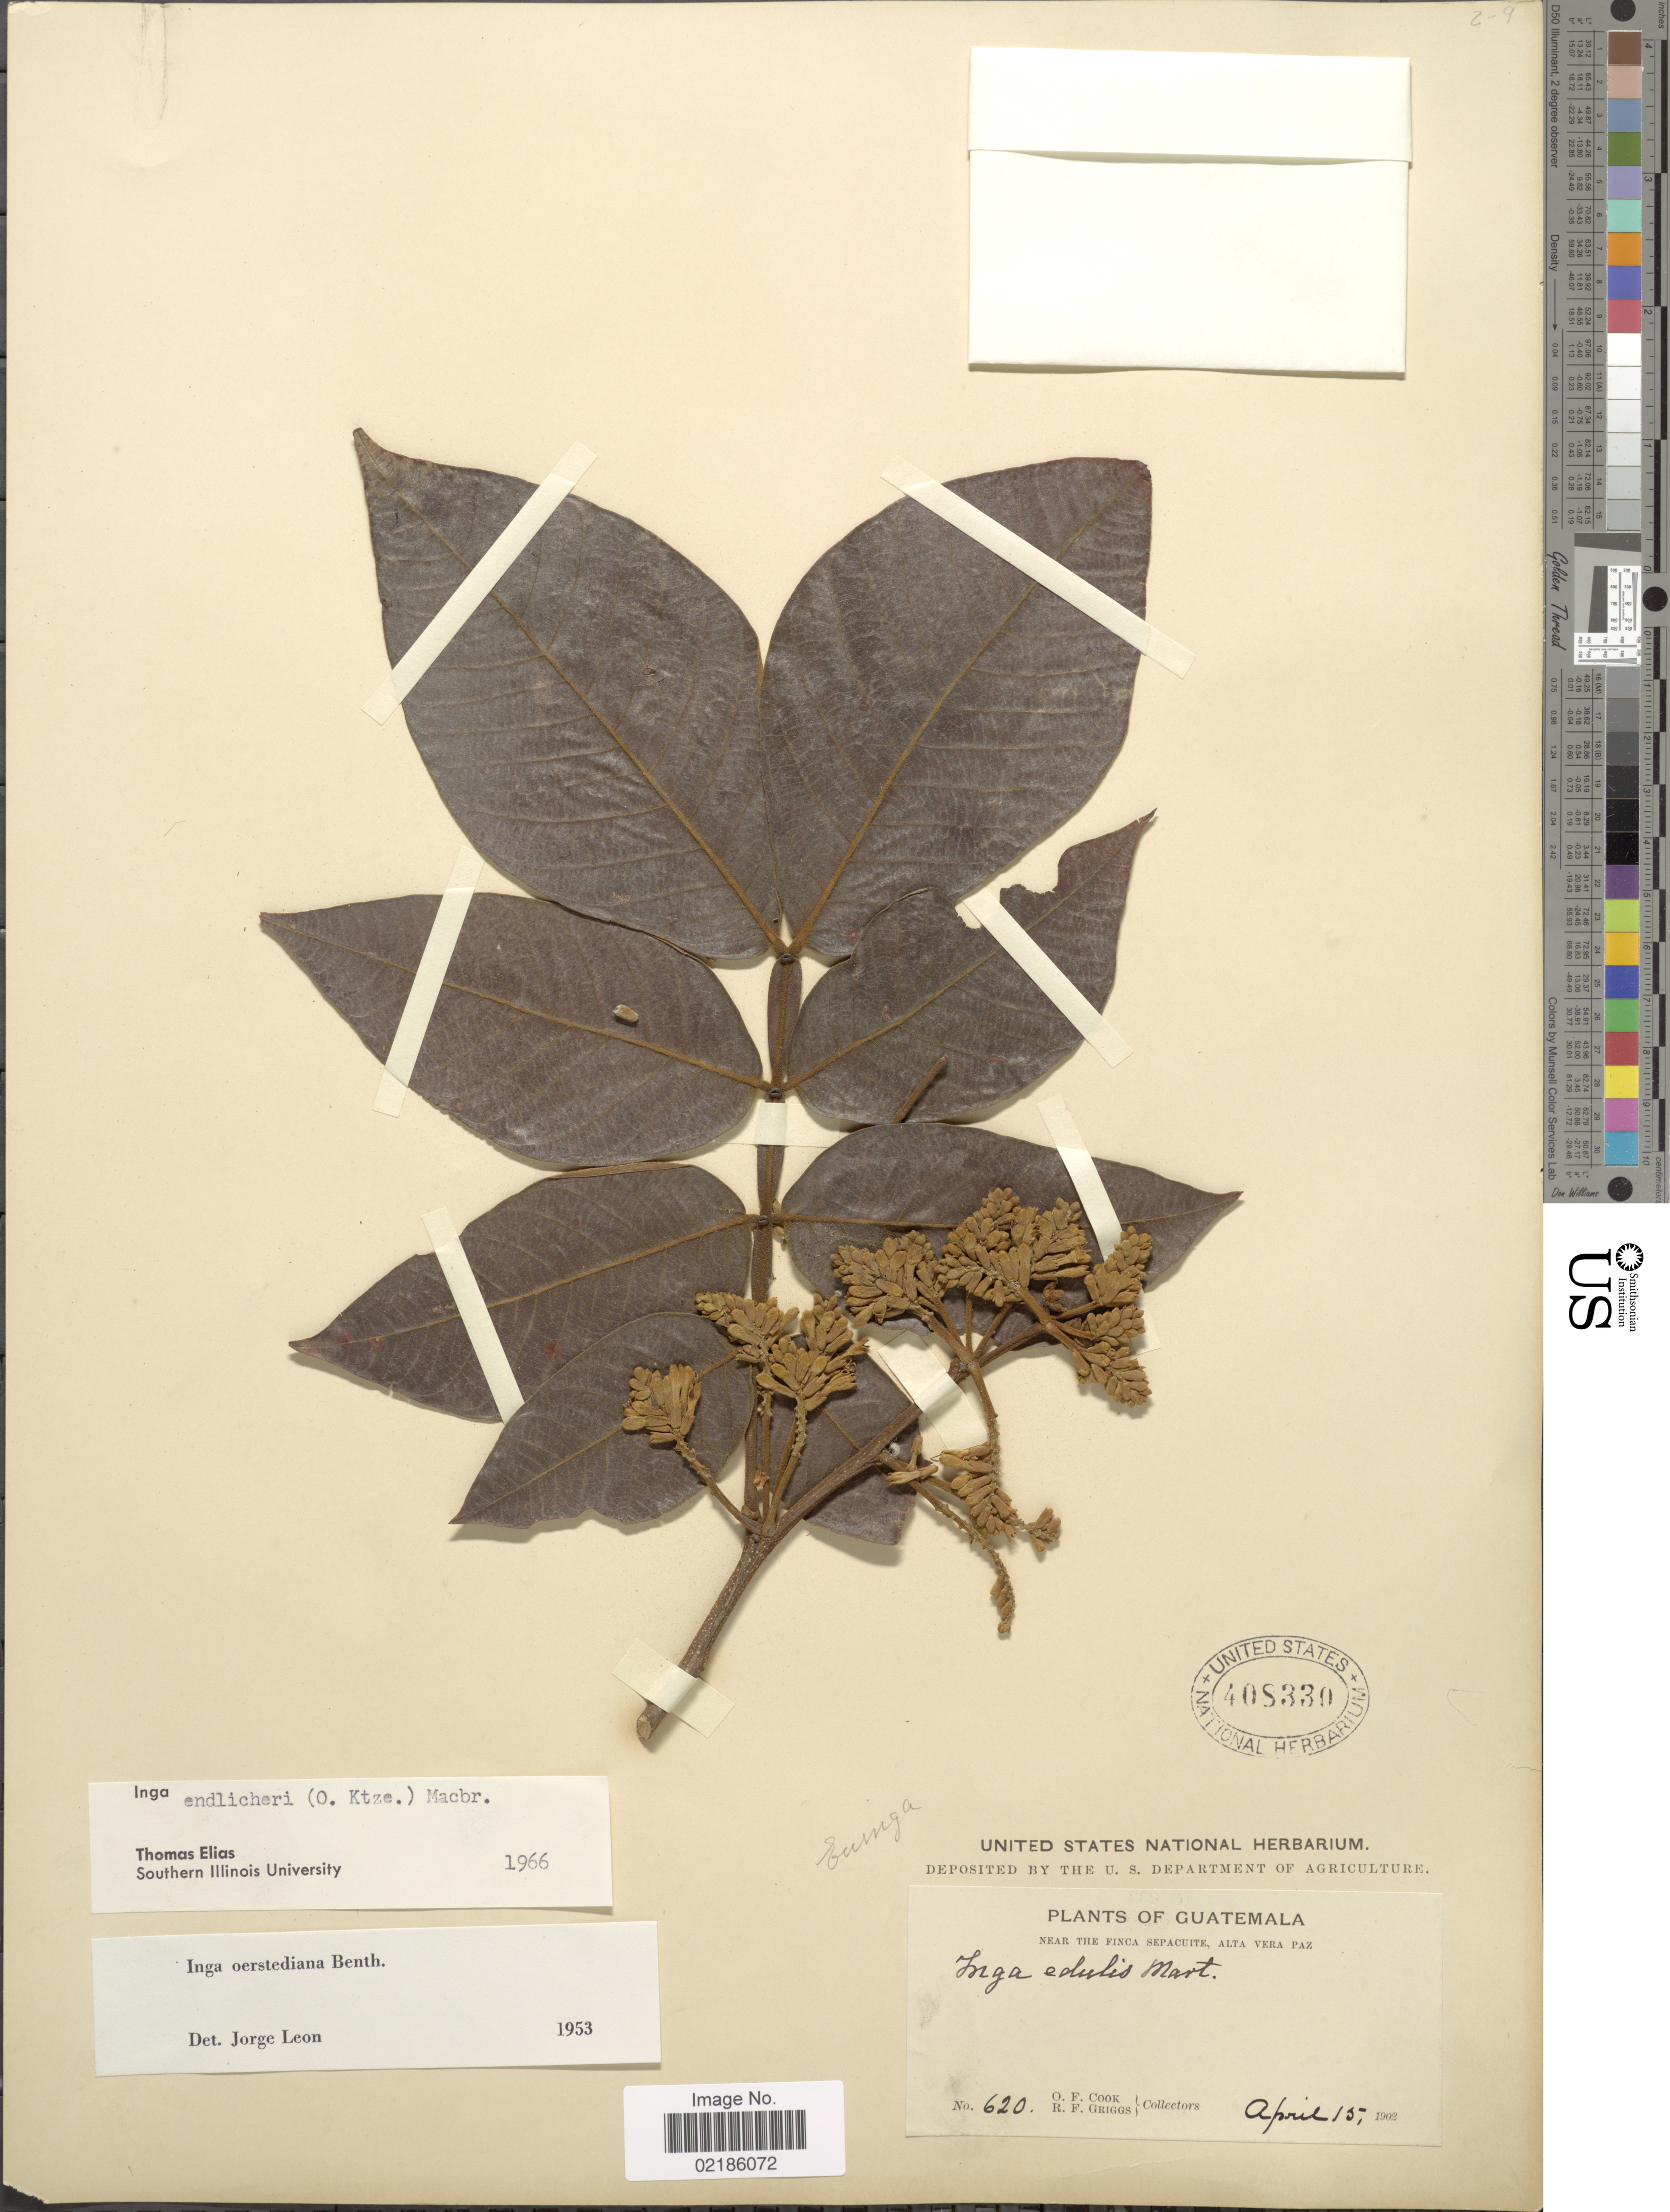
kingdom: Plantae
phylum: Tracheophyta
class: Magnoliopsida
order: Fabales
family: Fabaceae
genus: Inga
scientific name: Inga endlicheri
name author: (Kuntze) J.F. Macbr.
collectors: O. F. Cook & R. F. Griggs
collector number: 620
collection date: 1902-04-15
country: Guatemala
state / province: Alta Verapaz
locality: Near the Finca Sepacuite, Alta Vera Paz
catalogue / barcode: US 408330